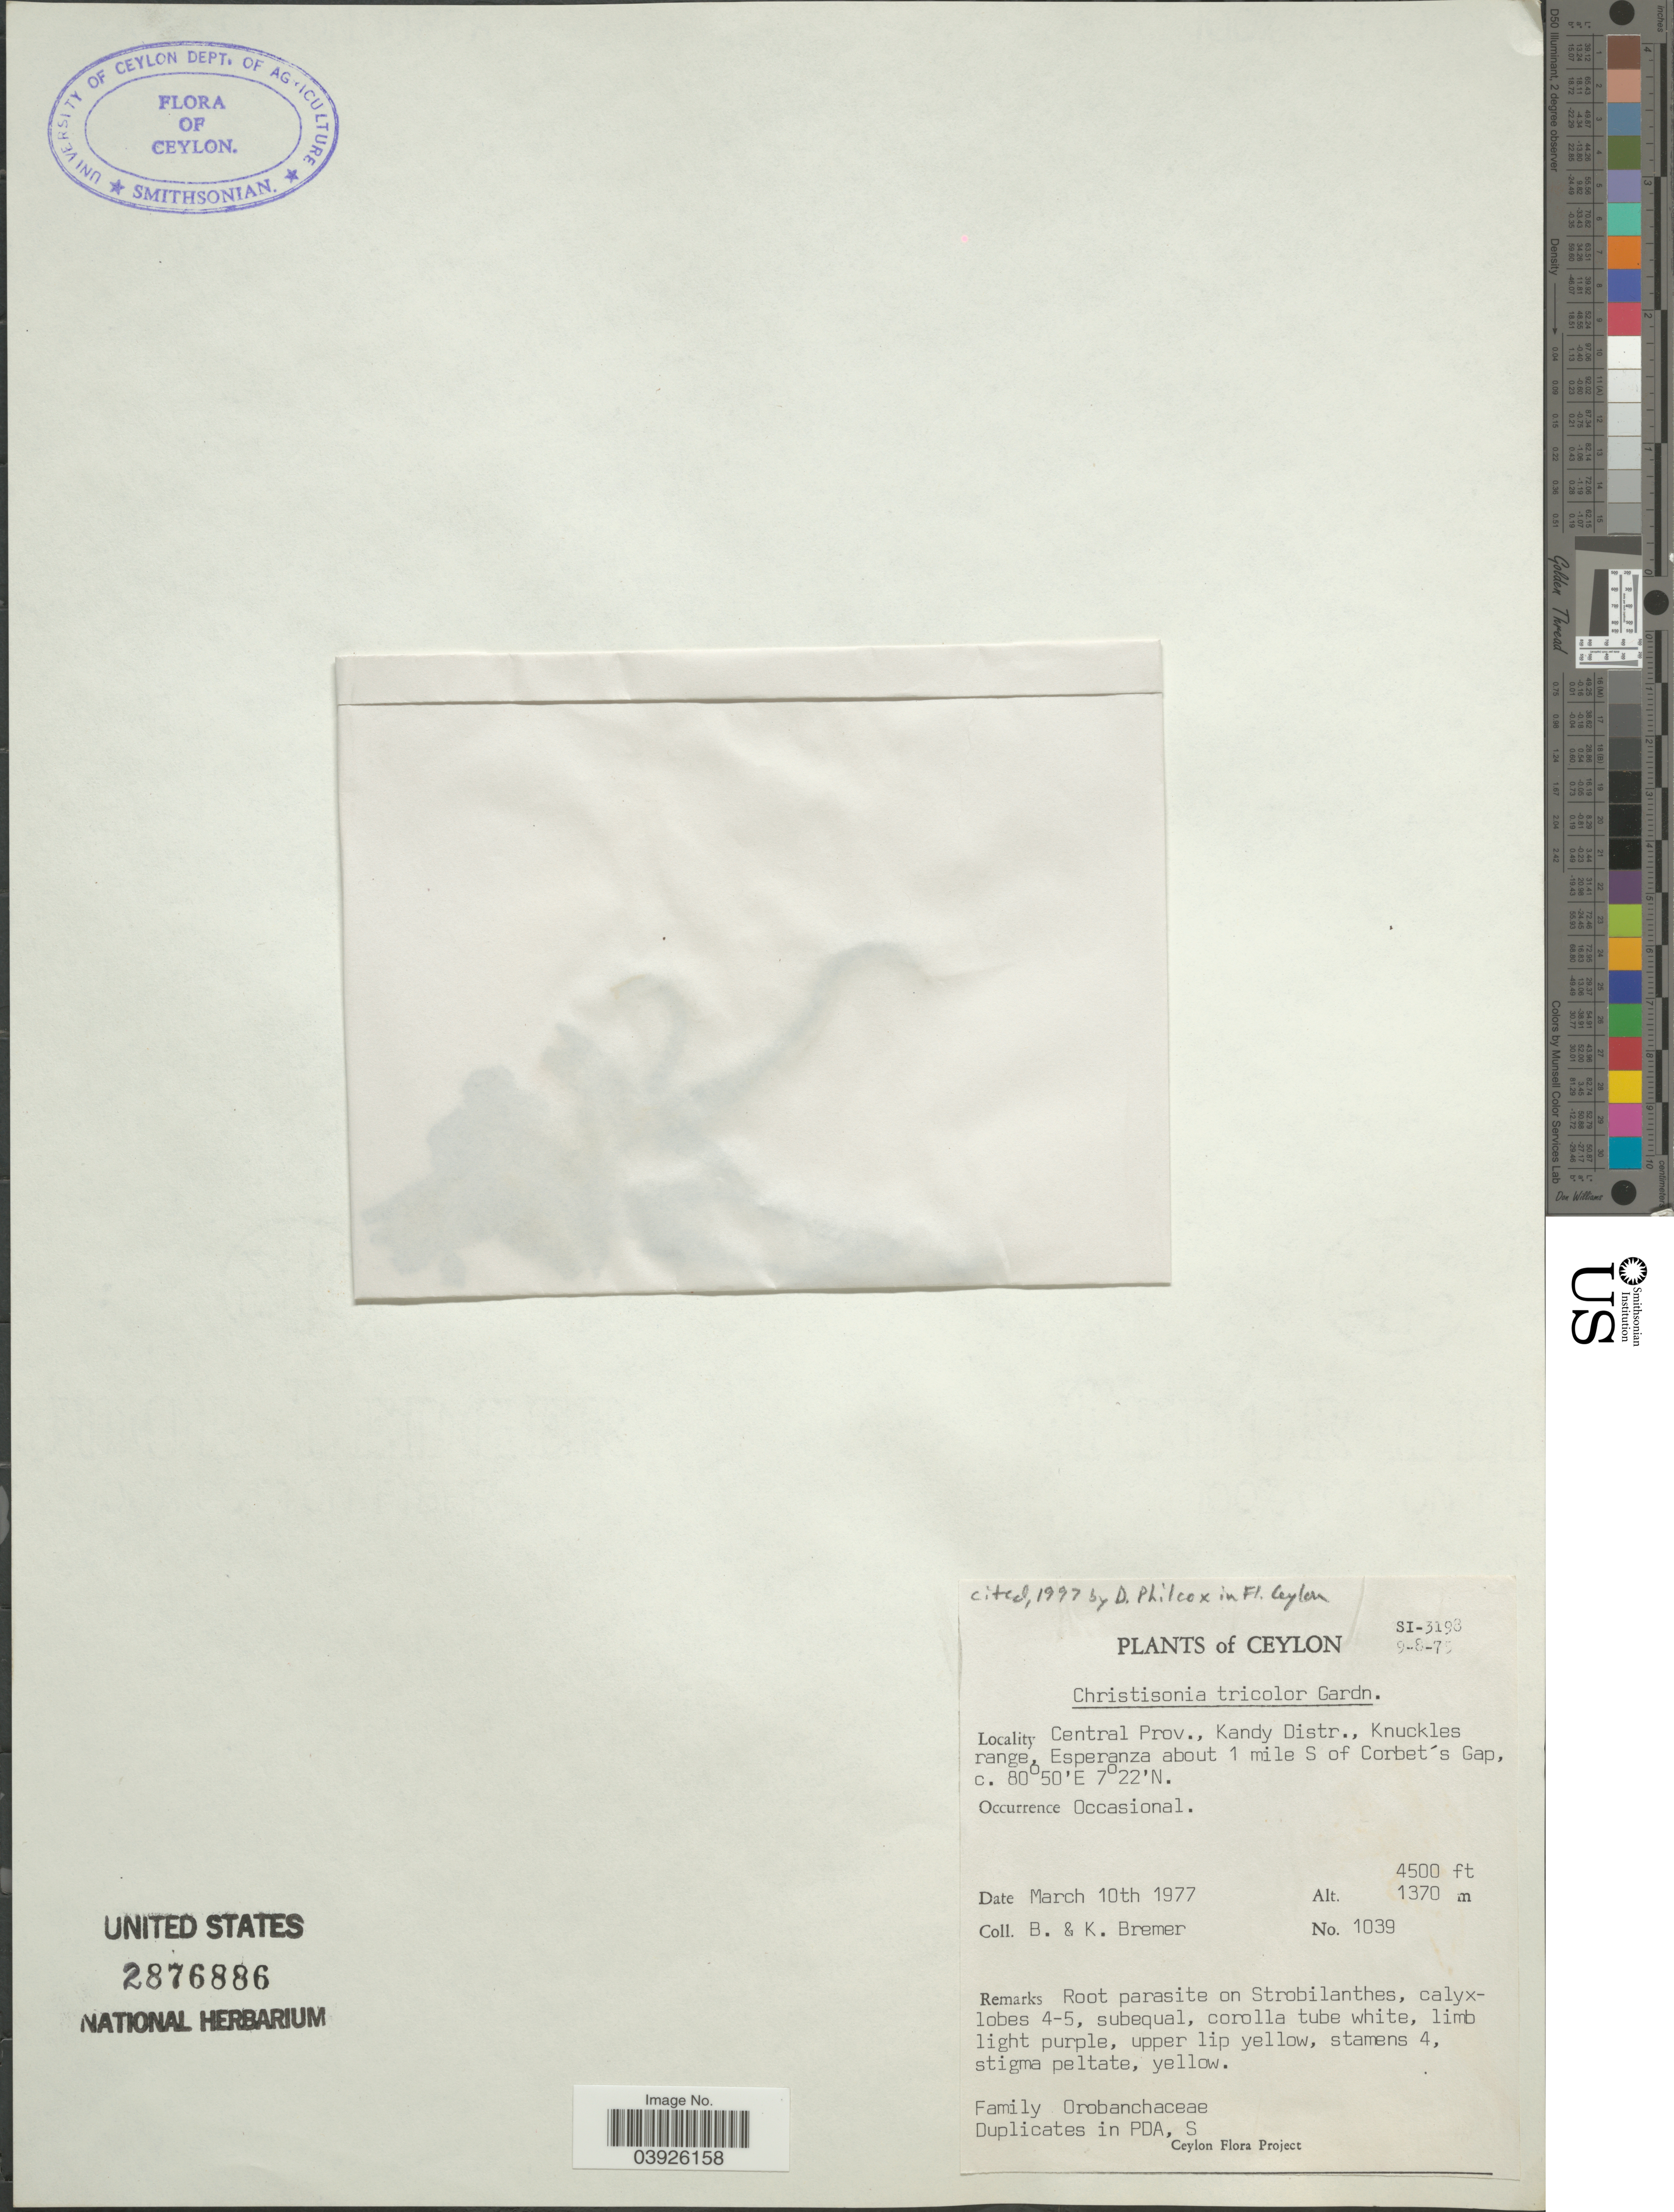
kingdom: Plantae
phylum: Tracheophyta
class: Magnoliopsida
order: Lamiales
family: Orobanchaceae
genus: Christisonia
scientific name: Christisonia tricolor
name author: Gardner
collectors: B. Bremer & K. Bremer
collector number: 1039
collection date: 1977-03-10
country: Sri Lanka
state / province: Central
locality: Ceylon. Kandy Distr., Knuckles range, Esperanze about 1 mile S of Corbet's Gap.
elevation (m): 1370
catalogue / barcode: US 2876886